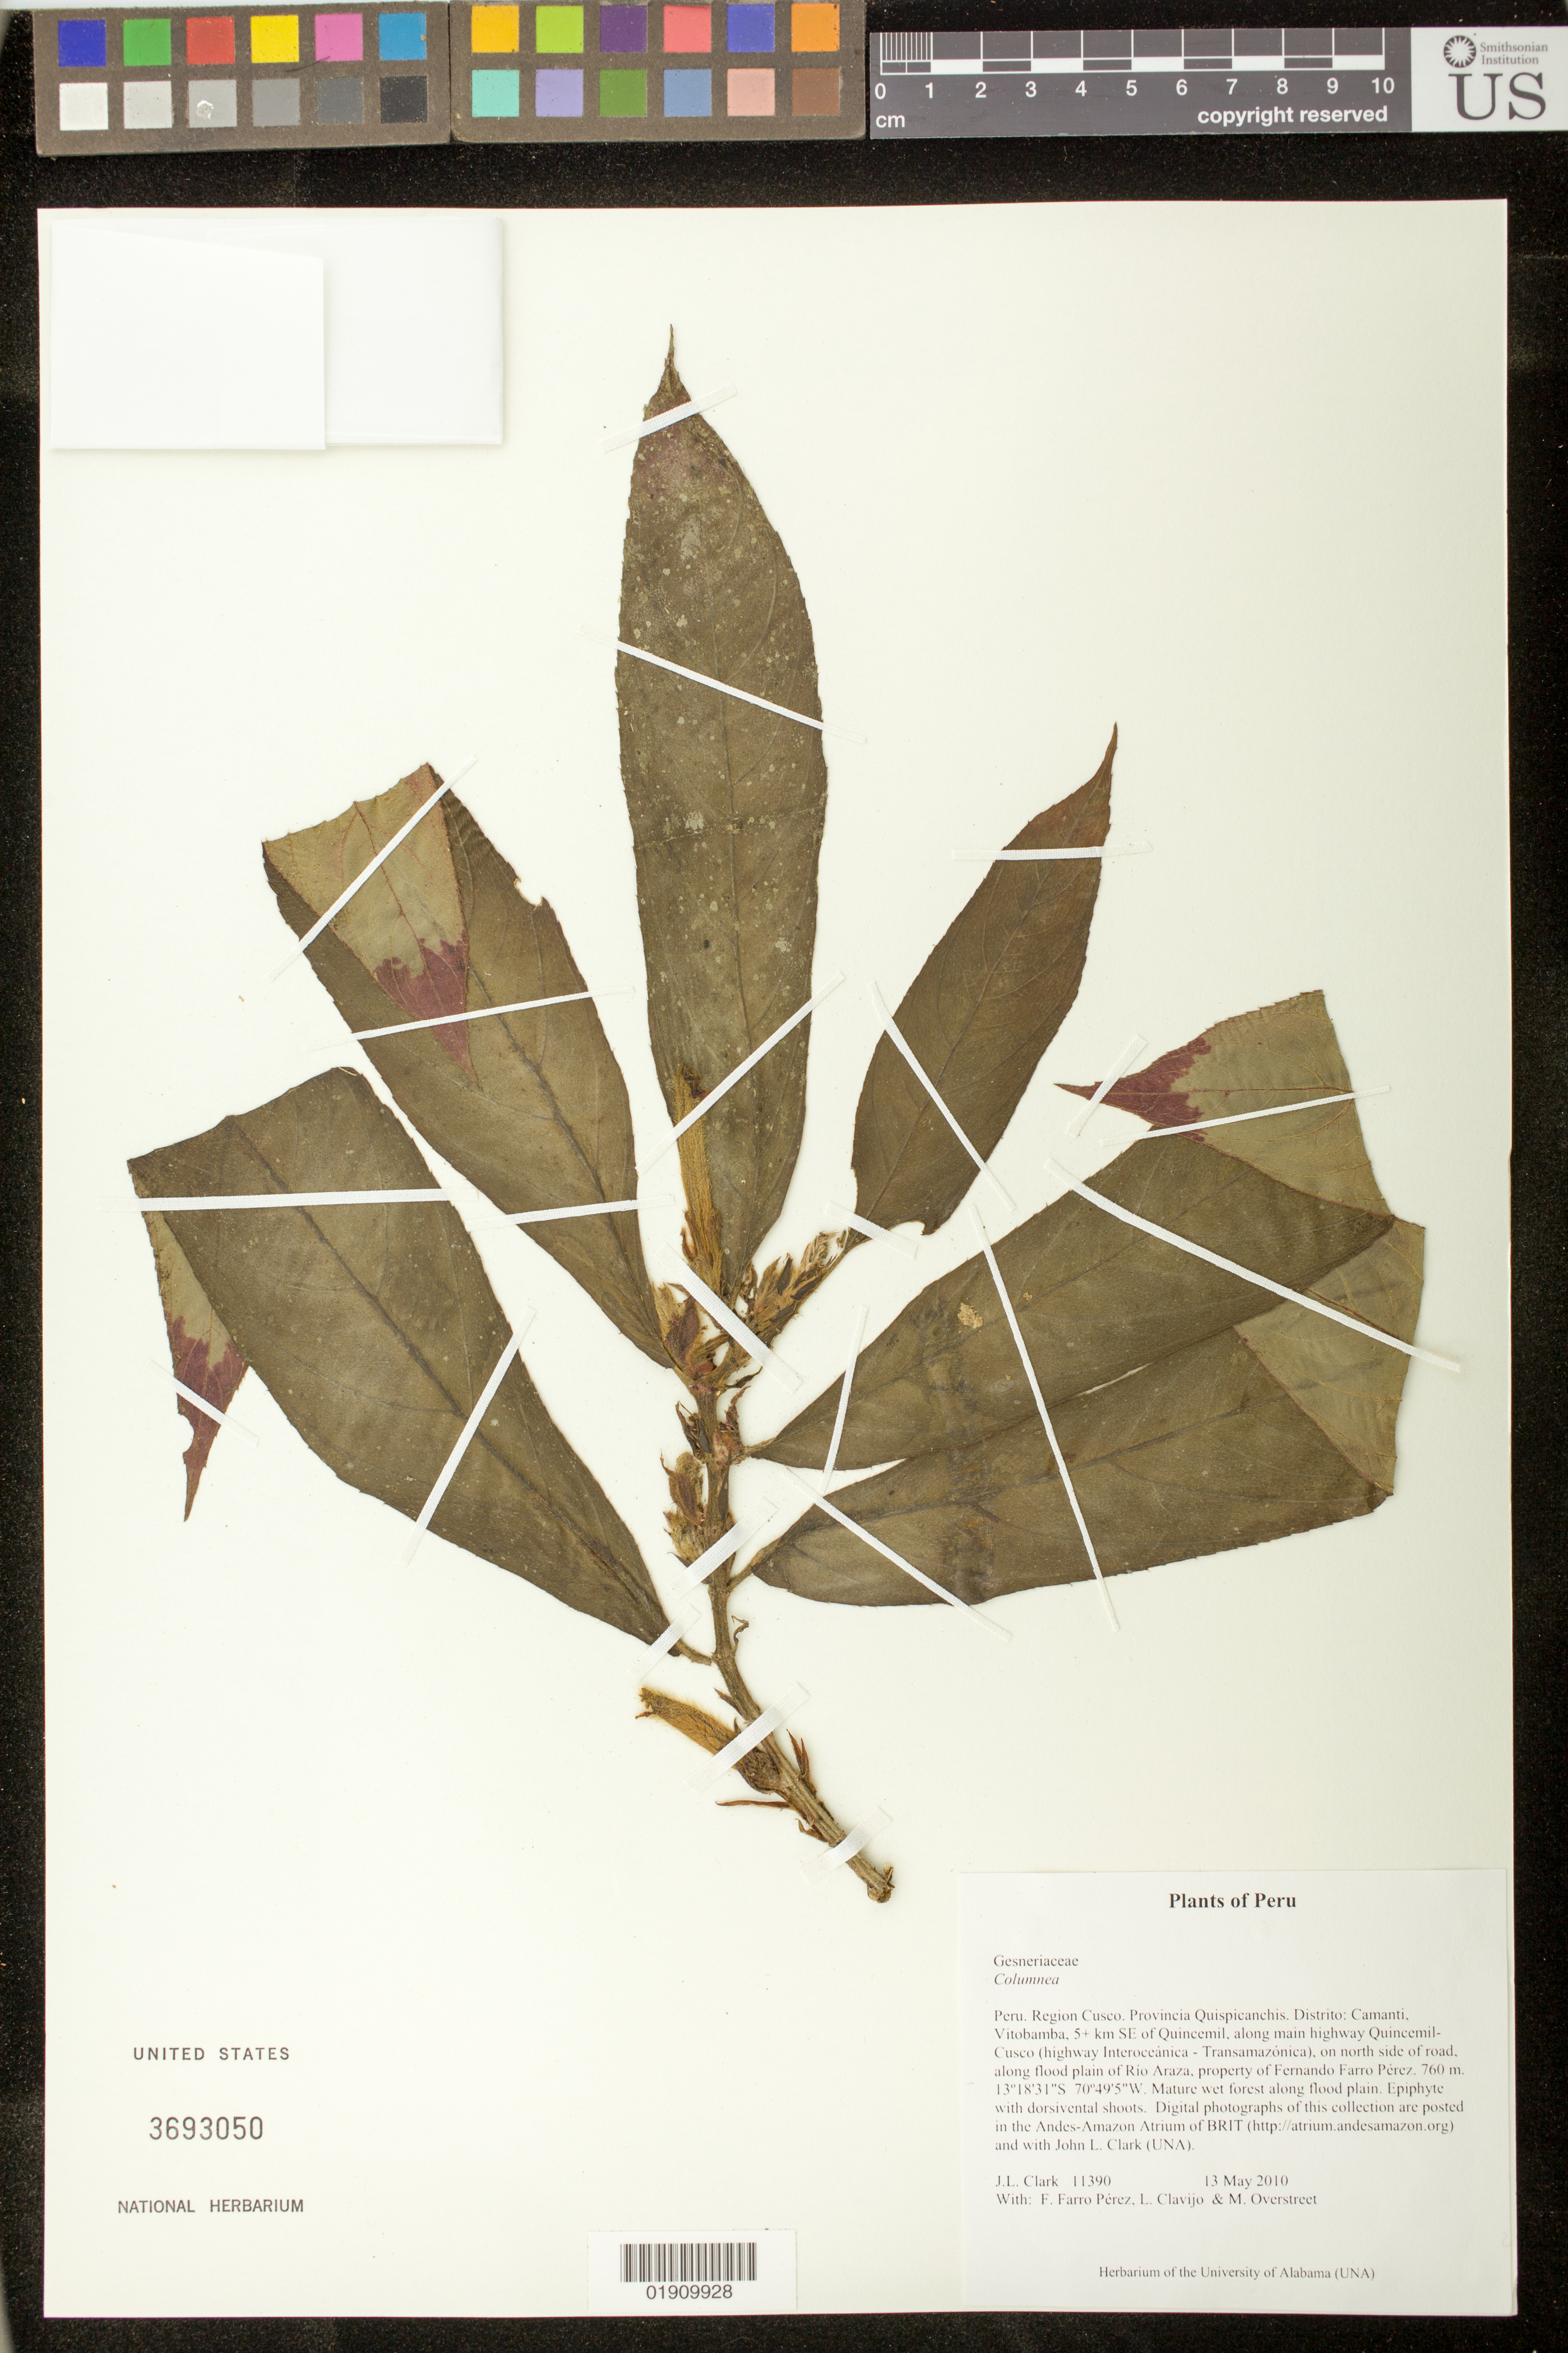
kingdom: Plantae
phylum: Tracheophyta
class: Magnoliopsida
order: Lamiales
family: Gesneriaceae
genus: Columnea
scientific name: Columnea sp.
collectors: J. L. Clark, F. Perez, L. Clavijo & M. Overstreet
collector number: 11390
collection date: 2010-05-13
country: Peru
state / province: Cusco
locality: Provincia Quispicanchis: Distrito: Camanti, Vitobamba, 5+ km SE of Quincemil, along main highway Quincemil-Cusco (highway Interoceanica - Transamazonica), on north side of road, along flood plain of Rio Araza, property of Fernando Farro Perez.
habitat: Mature wet forest along flood plain.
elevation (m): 760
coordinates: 13 18 31 S, 70 49 5 W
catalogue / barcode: US 3693050